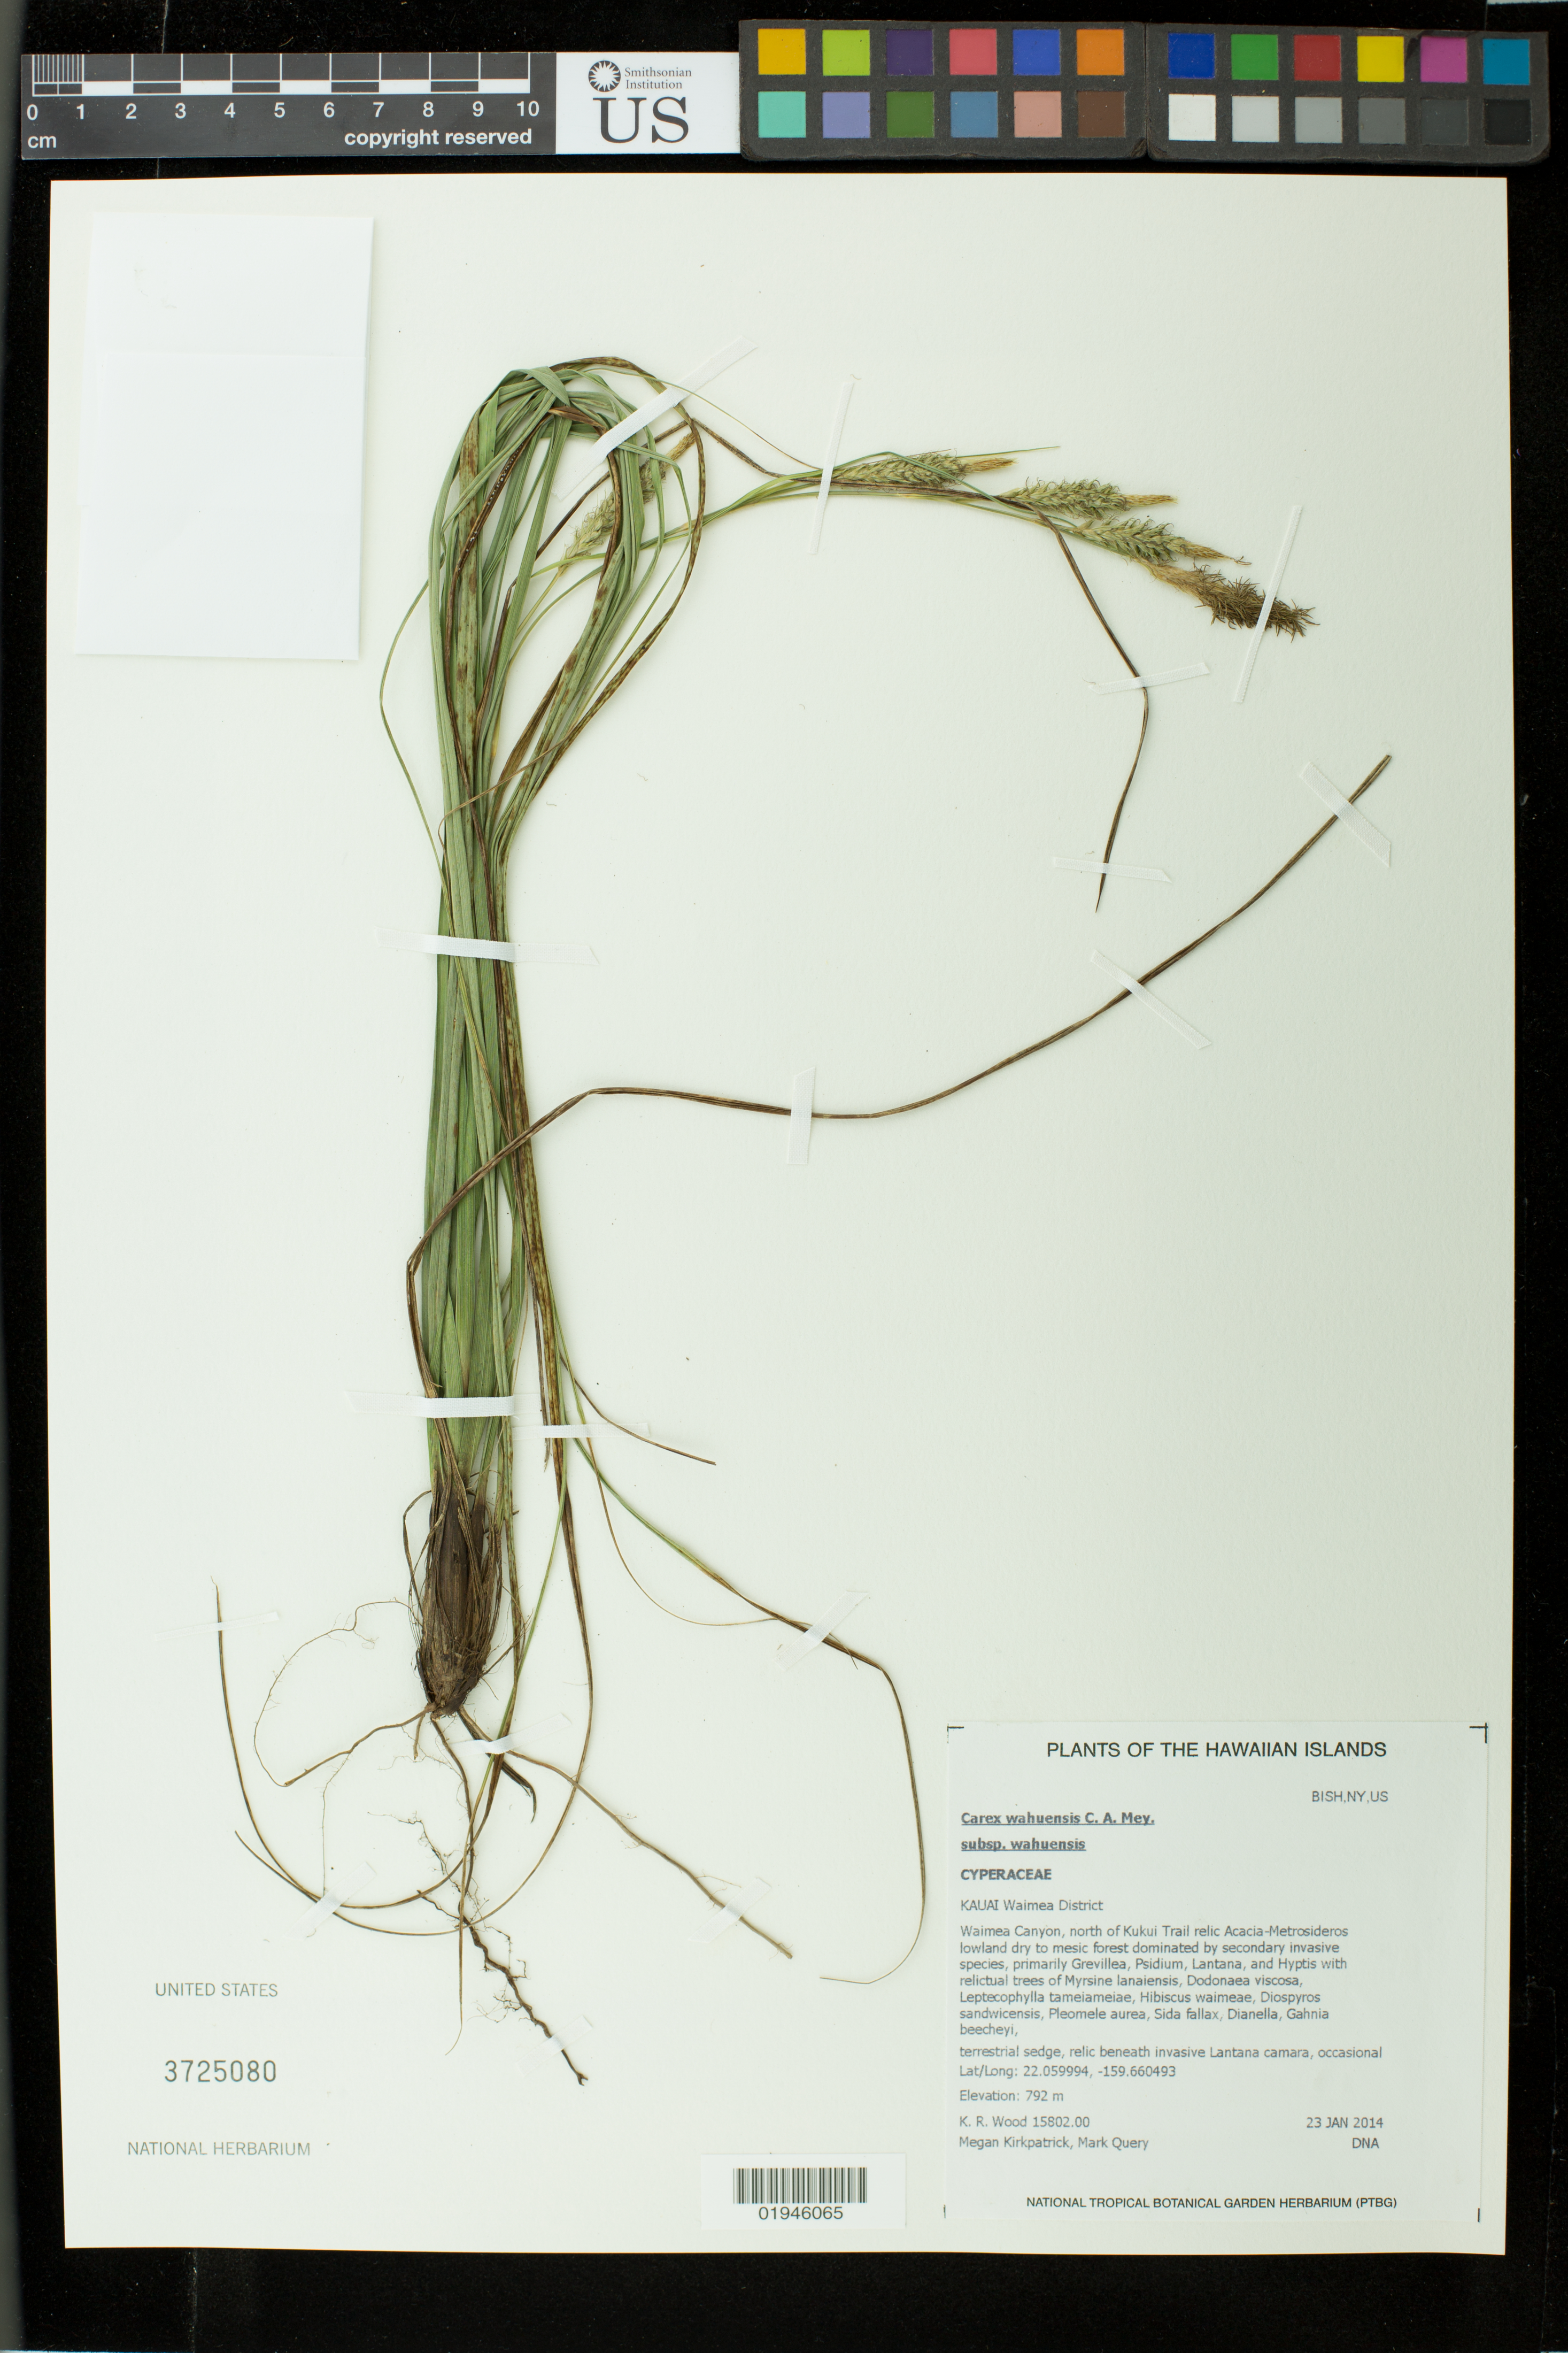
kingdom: Plantae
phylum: Tracheophyta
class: Liliopsida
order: Poales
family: Cyperaceae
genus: Carex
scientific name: Carex wahuensis subsp. wahuensis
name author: C.A. Mey.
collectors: K. R. Wood, M. Kirkpatrick & M. Query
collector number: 15802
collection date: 2014-01-23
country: United States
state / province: Hawaii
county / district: Kauai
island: Kaua'i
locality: Waimea District, Waimea Canyon, north of Kukui Trail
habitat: Relic lowland dry to mesic forest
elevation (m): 792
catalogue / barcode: US 3725080